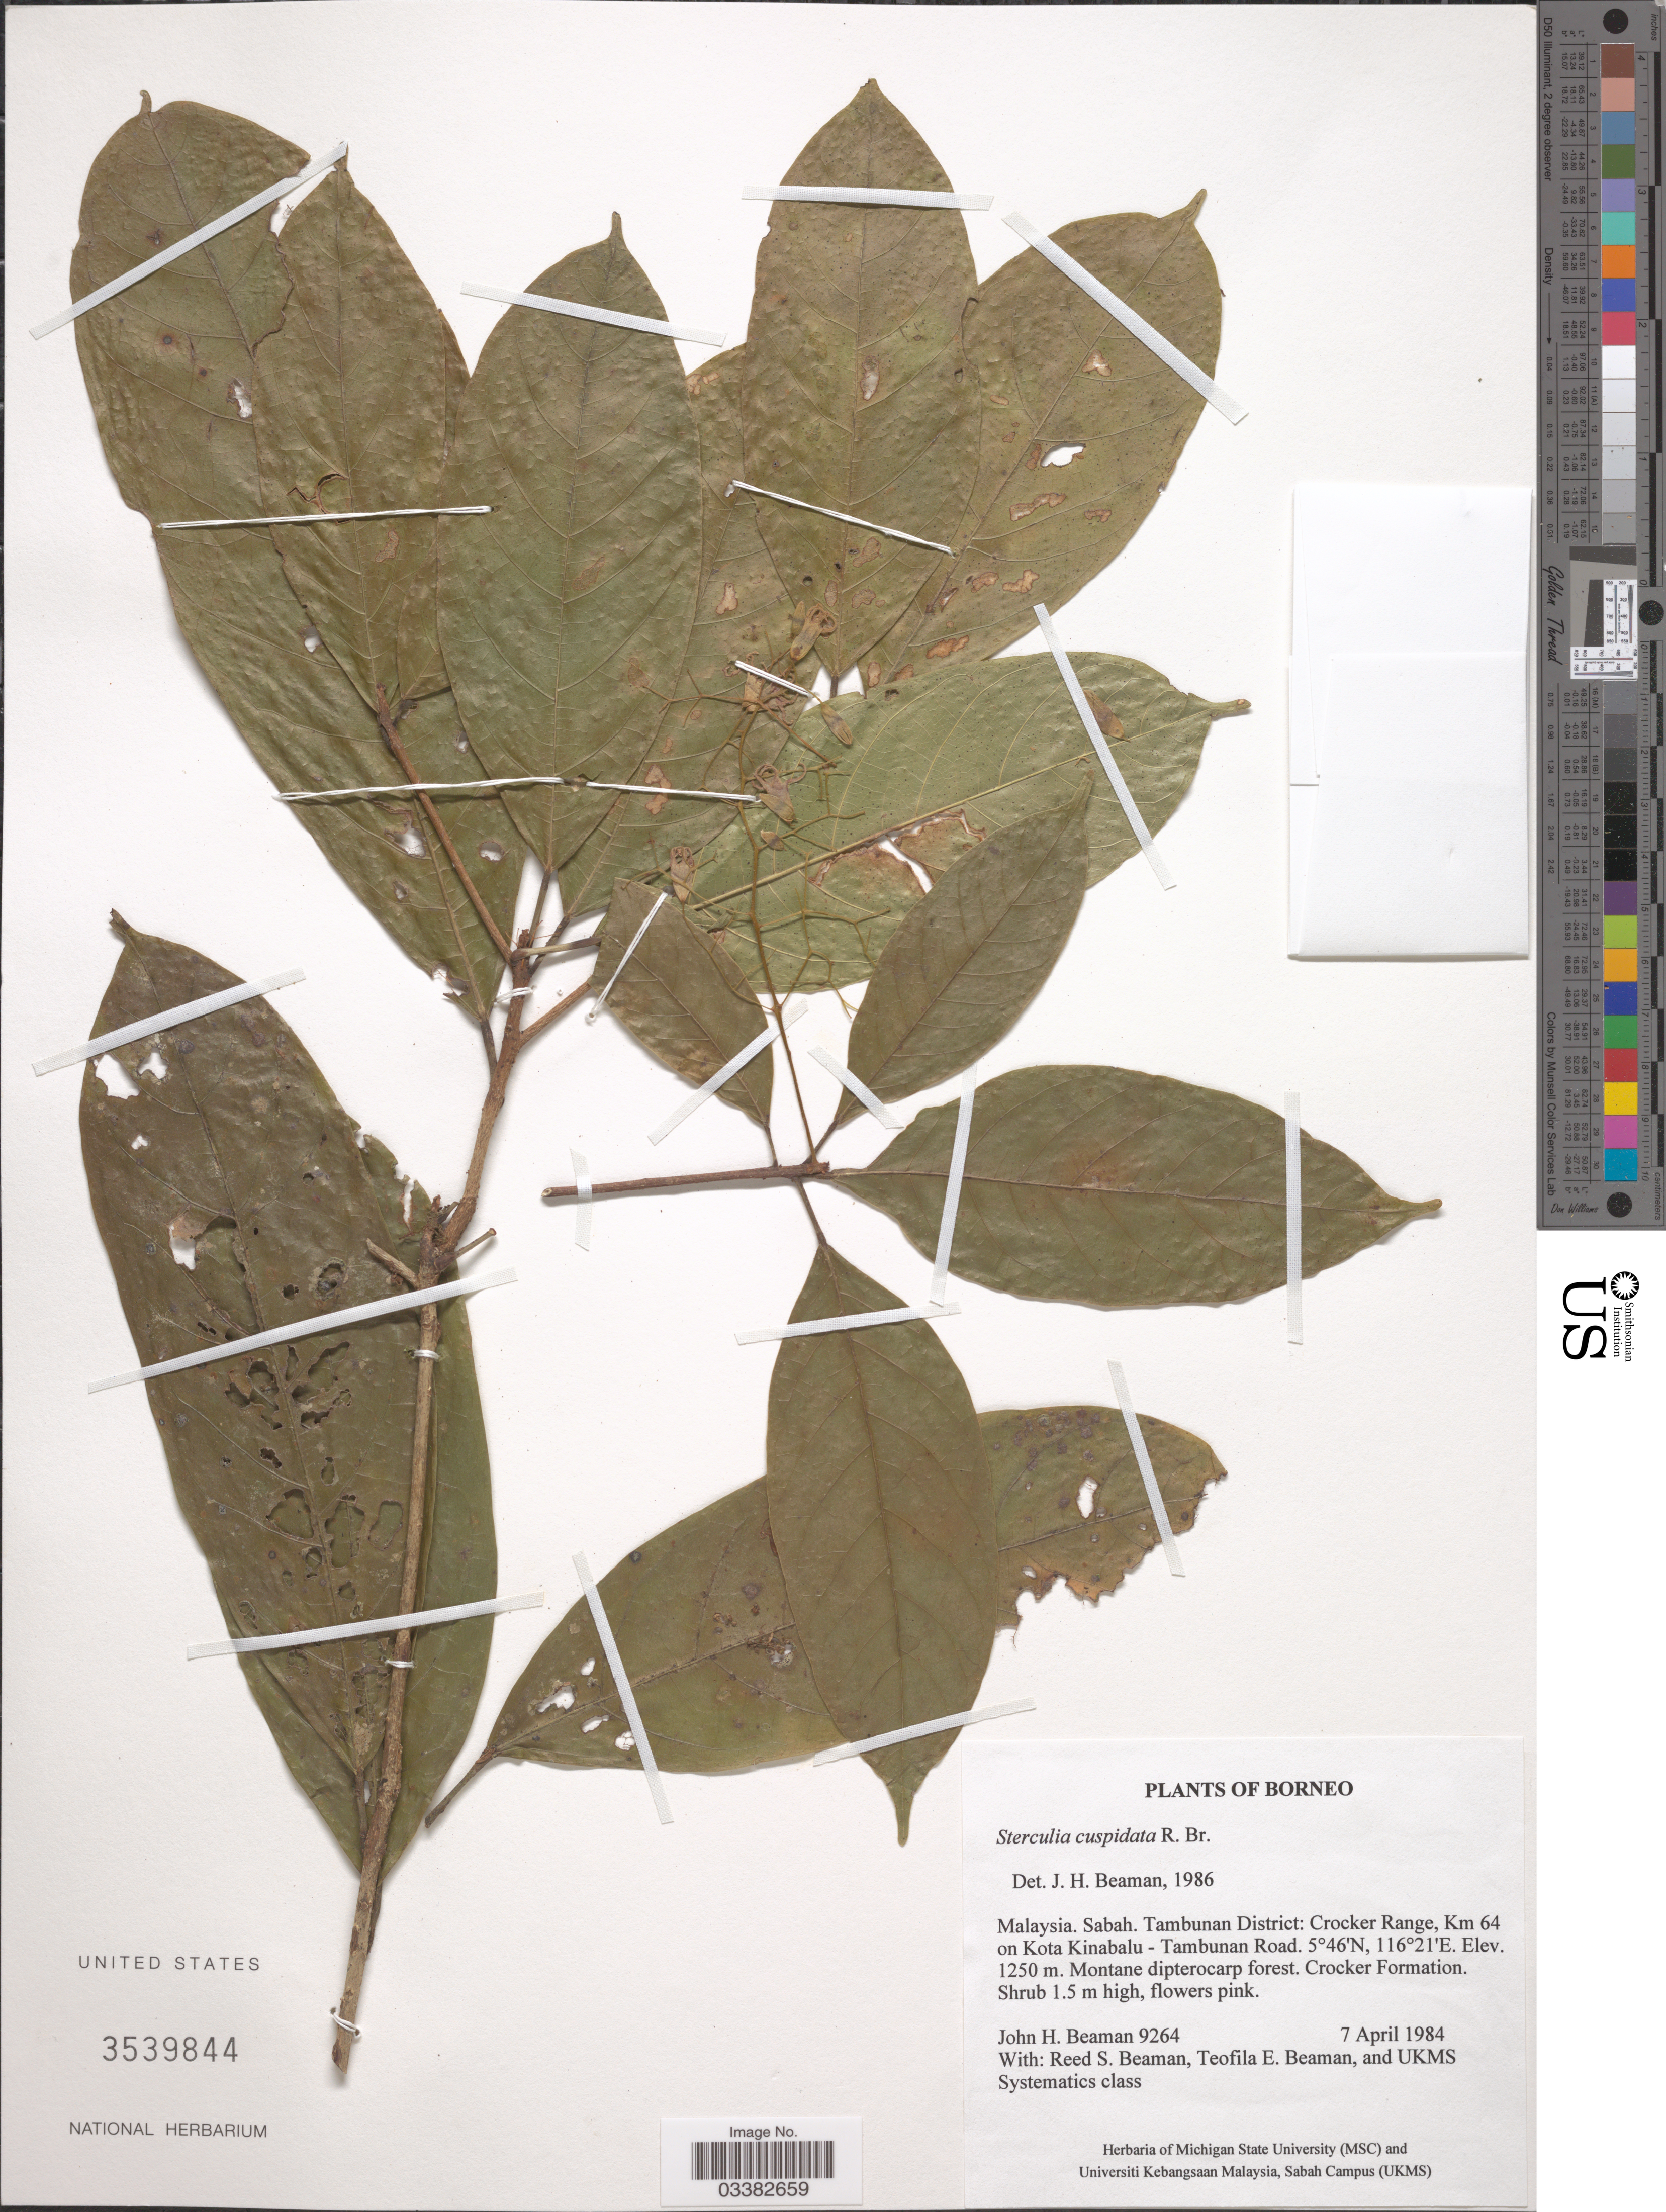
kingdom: Plantae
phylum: Tracheophyta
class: Magnoliopsida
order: Malvales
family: Malvaceae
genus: Sterculia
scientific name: Sterculia cuspidata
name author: R. Br.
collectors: J. H. Beaman, R. S. Beaman, T. E. Beaman & UKMS Systematics Class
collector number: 9264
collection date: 1984-04-07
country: Malaysia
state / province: Sabah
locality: Borneo. Tambunan District: Crocker Range, Km 64 on Kota Kinabalu - Tambunan Road.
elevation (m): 1250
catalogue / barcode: US 3539844